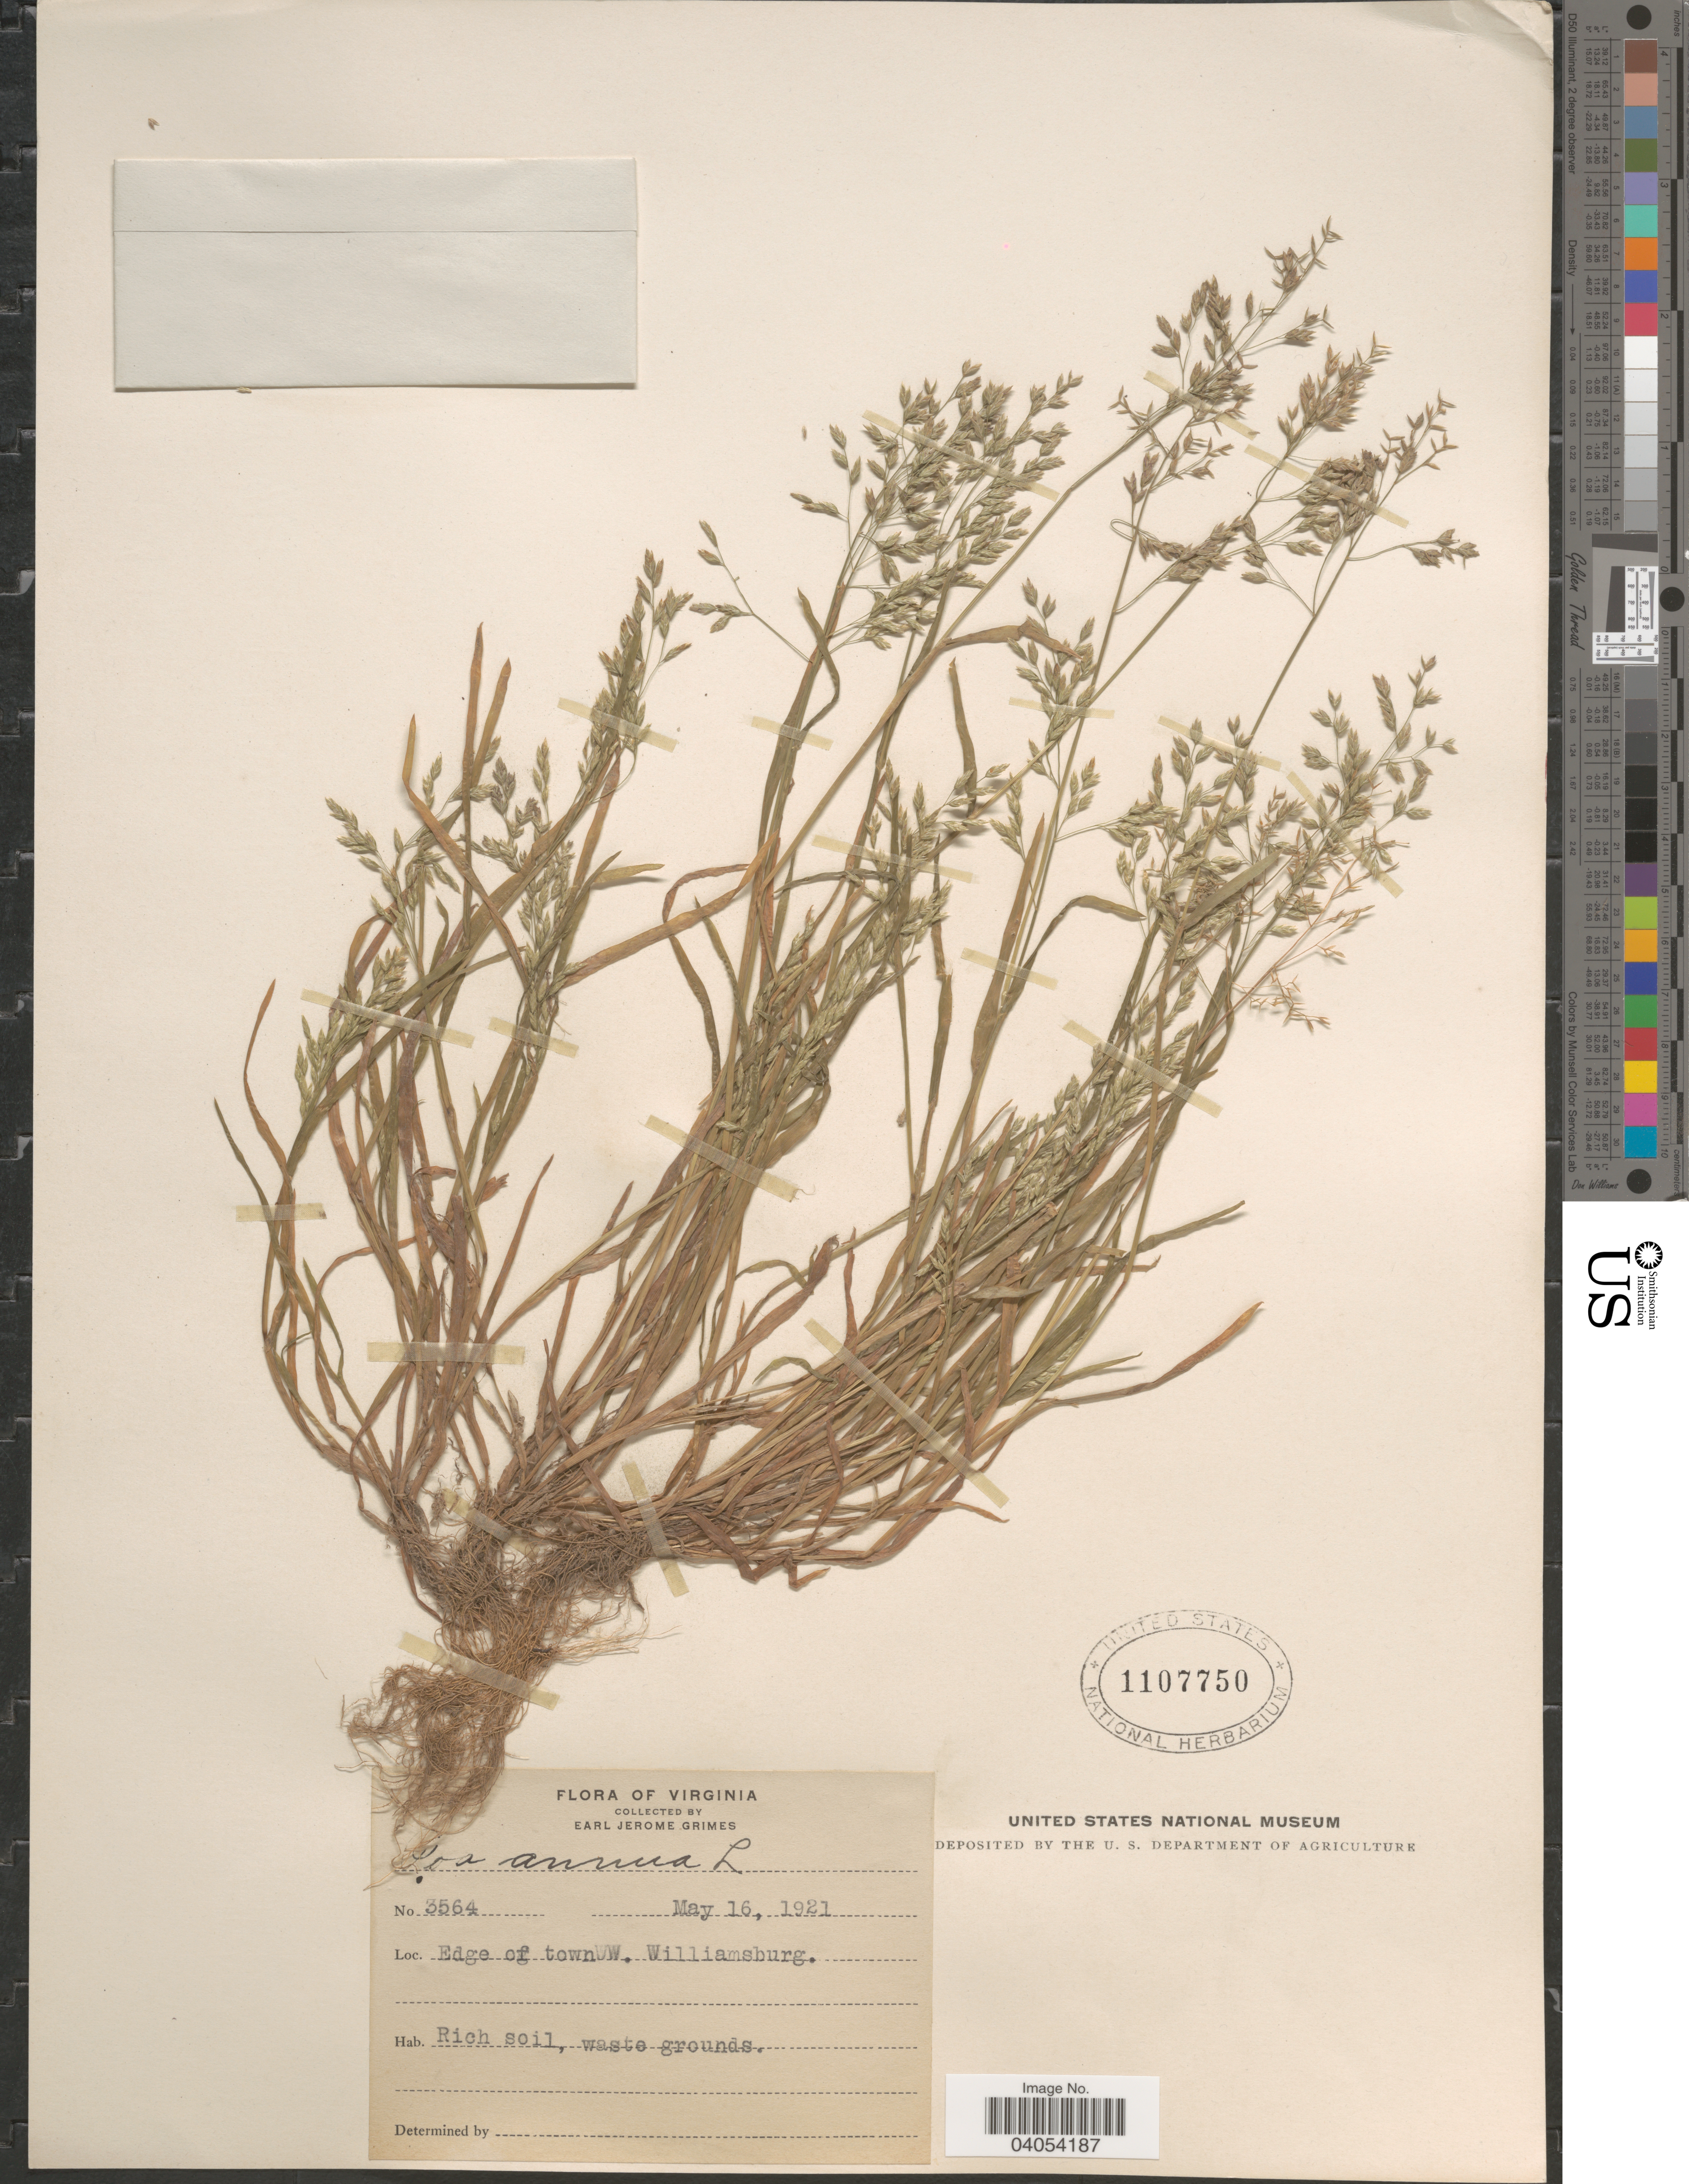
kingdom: Plantae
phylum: Tracheophyta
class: Liliopsida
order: Poales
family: Poaceae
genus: Poa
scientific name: Poa annua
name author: L.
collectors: E. J. Grimes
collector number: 3564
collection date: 1921-05-16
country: United States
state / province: Virginia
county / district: City of Williamsburg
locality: Edge of town, Williamsburg.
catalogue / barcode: US 1107750